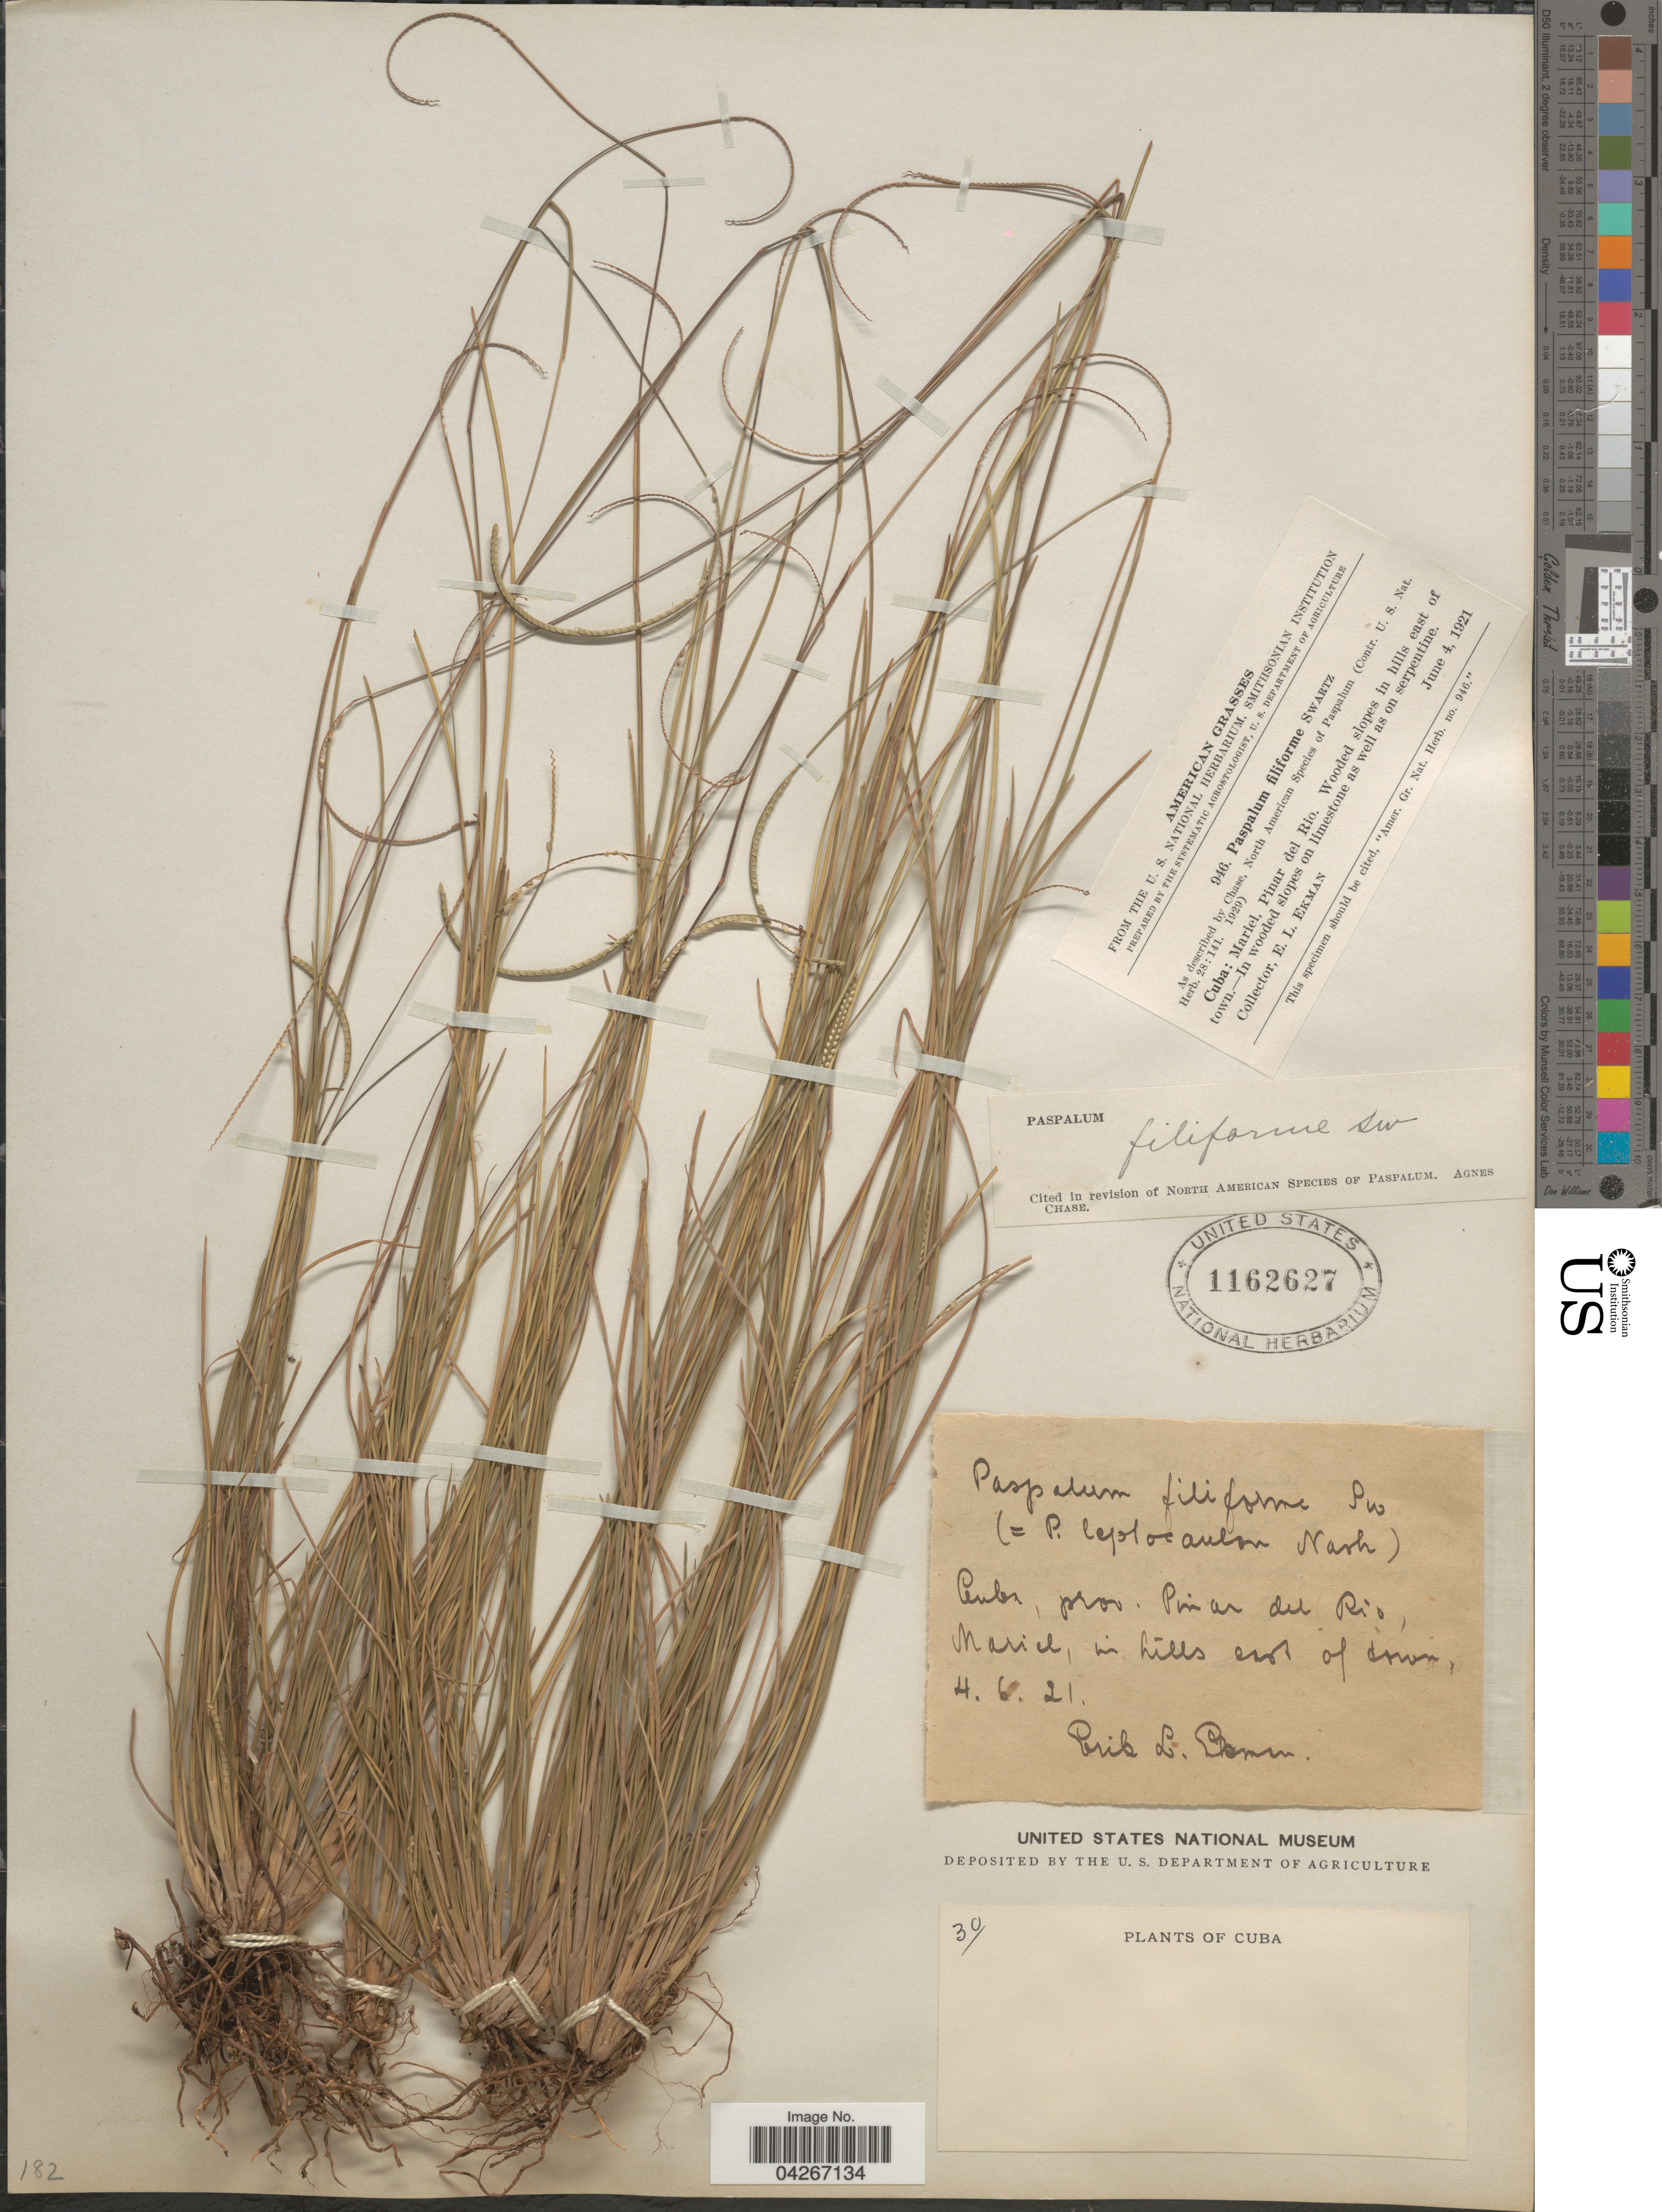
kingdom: Plantae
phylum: Tracheophyta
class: Liliopsida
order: Poales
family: Poaceae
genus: Paspalum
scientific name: Paspalum filiforme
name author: Sw.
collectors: E. L. Ekman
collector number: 30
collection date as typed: Transcribed d/m/y: 4/6/21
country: Cuba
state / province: Pinar del Río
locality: Mariel, in hills east of town.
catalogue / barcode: US 1162627